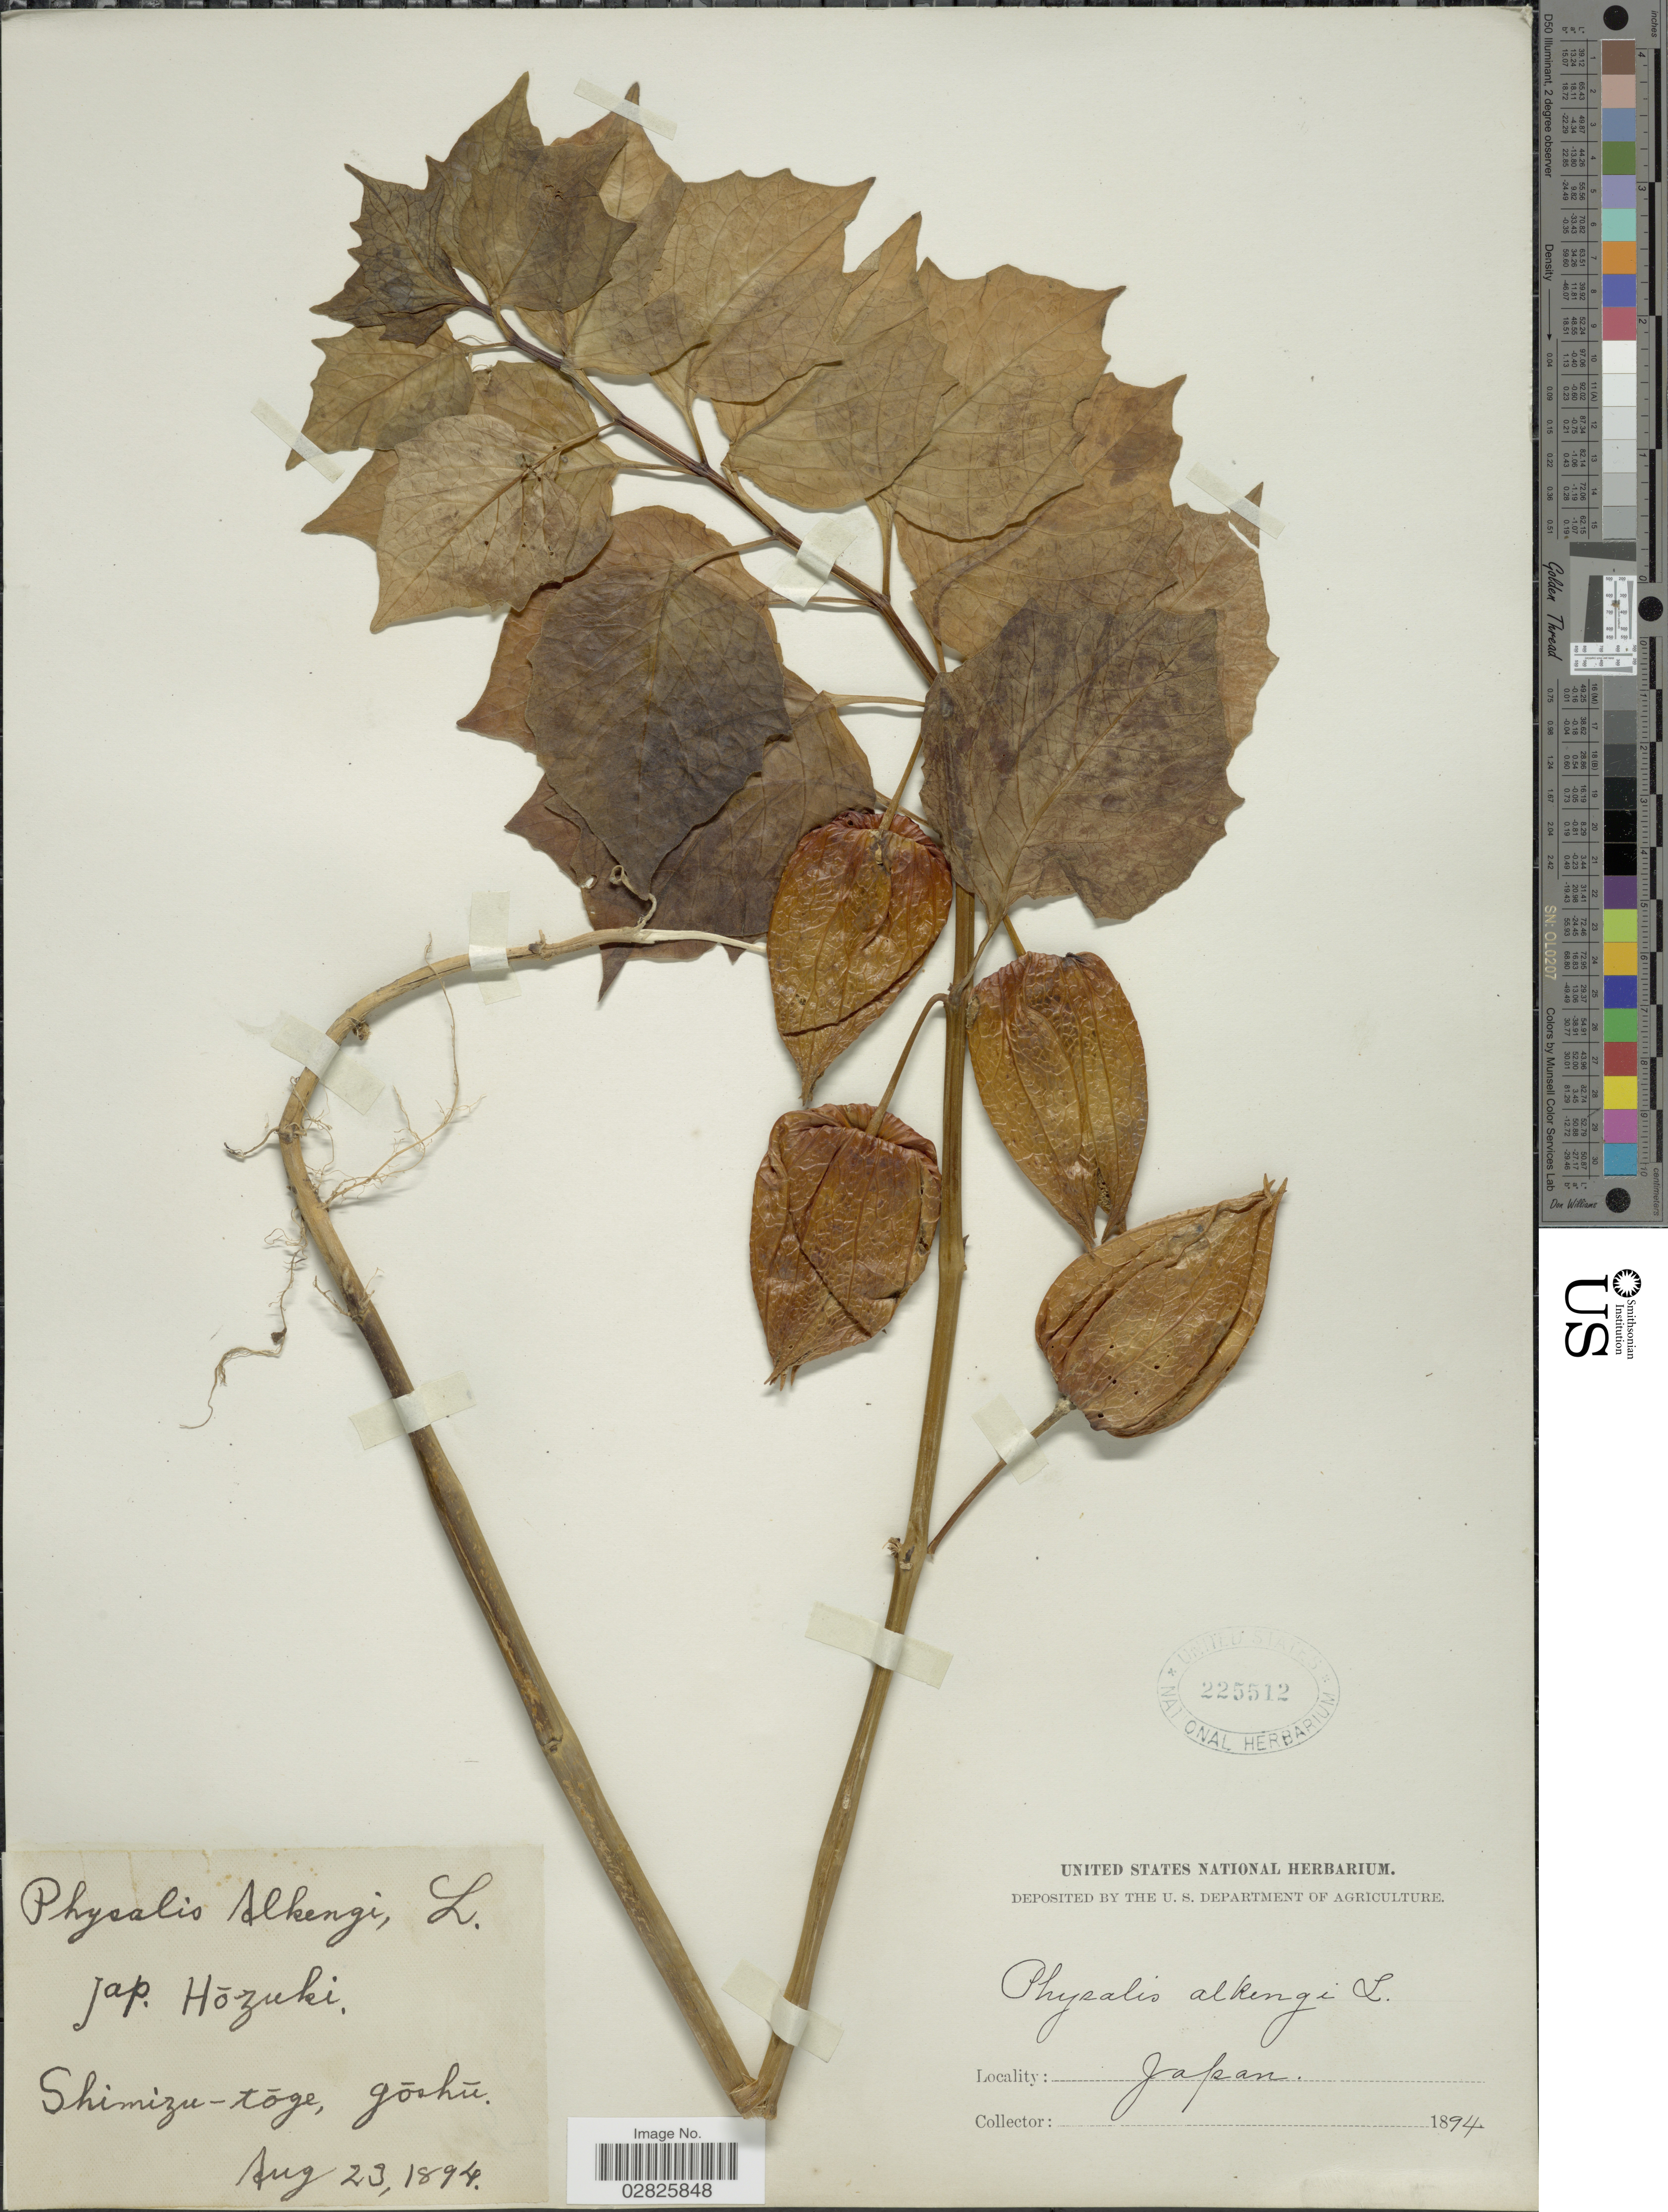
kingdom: Plantae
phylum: Tracheophyta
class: Magnoliopsida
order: Solanales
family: Solanaceae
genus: Physalis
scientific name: Physalis alkekengi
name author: L.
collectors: ex herb. United States National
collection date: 1894-08-23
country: Japan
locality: Shimizu-toge, goshu.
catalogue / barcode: US 225512